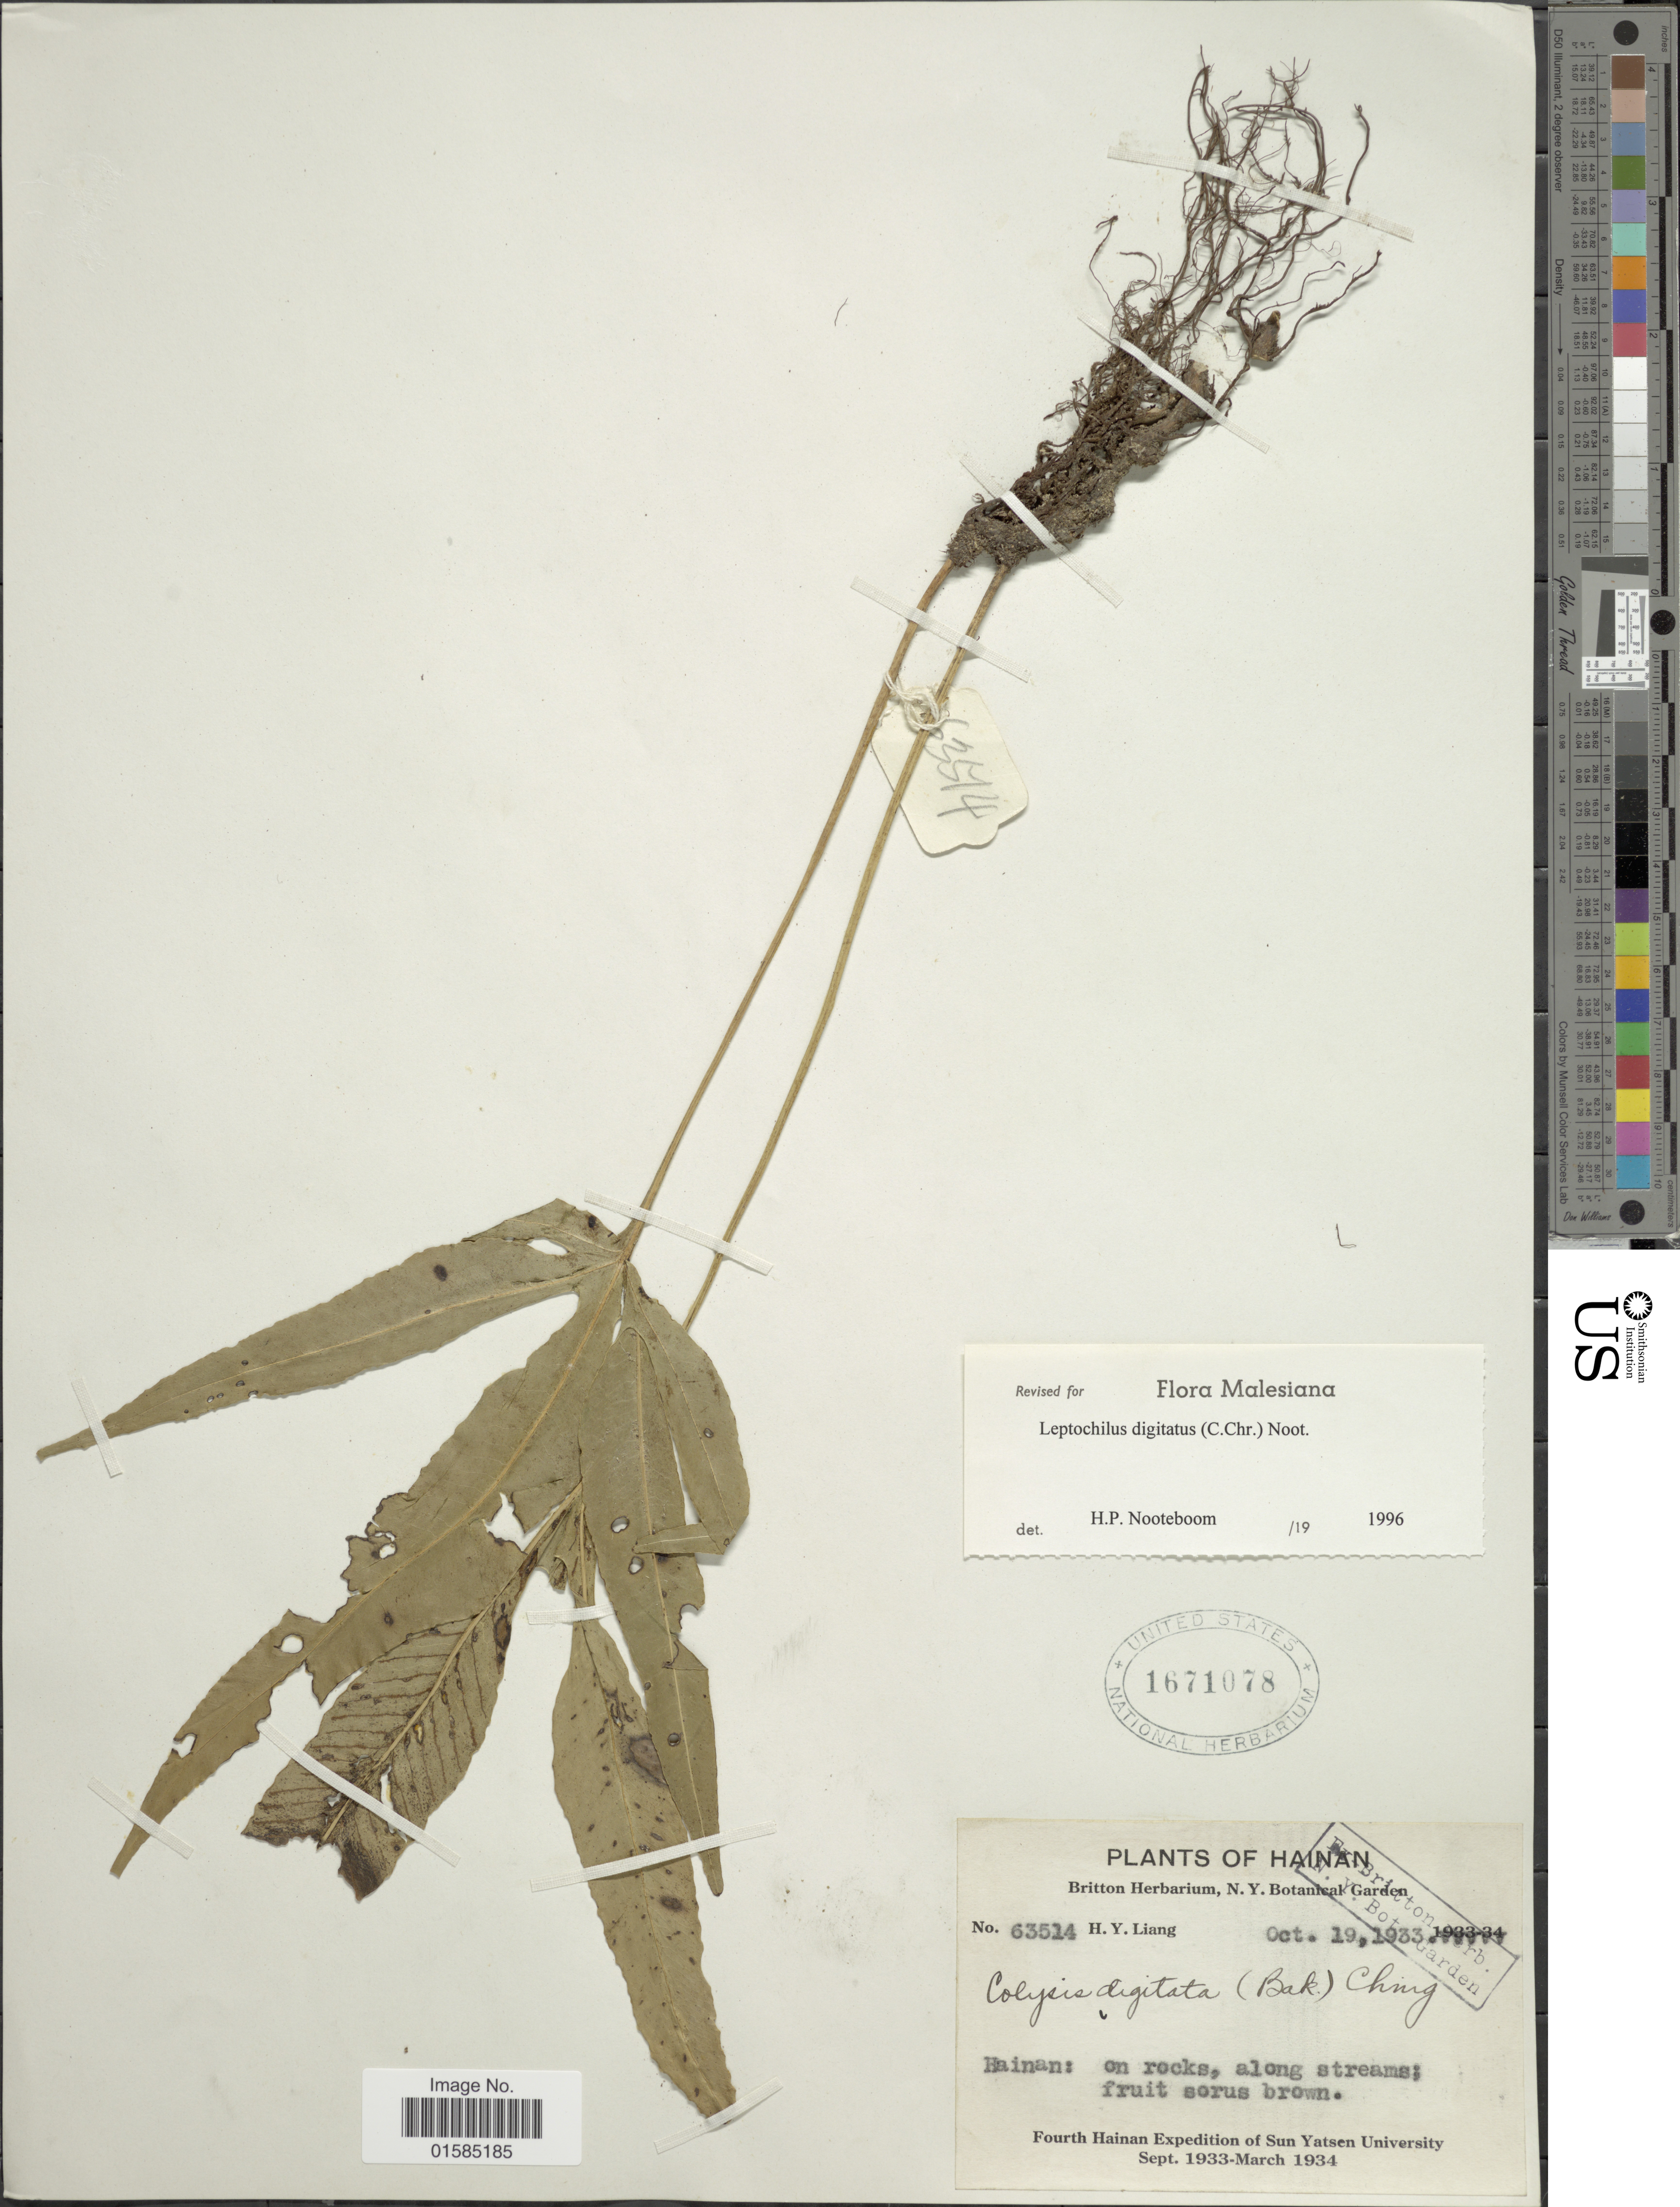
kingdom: Plantae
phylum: Tracheophyta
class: Polypodiopsida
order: Polypodiales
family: Polypodiaceae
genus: Leptochilus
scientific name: Leptochilus digitatus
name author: (Baker) Noot.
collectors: H. Y. Liang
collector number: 63514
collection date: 1933-10-19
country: China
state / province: Hainan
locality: Hainan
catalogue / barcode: US 1671078